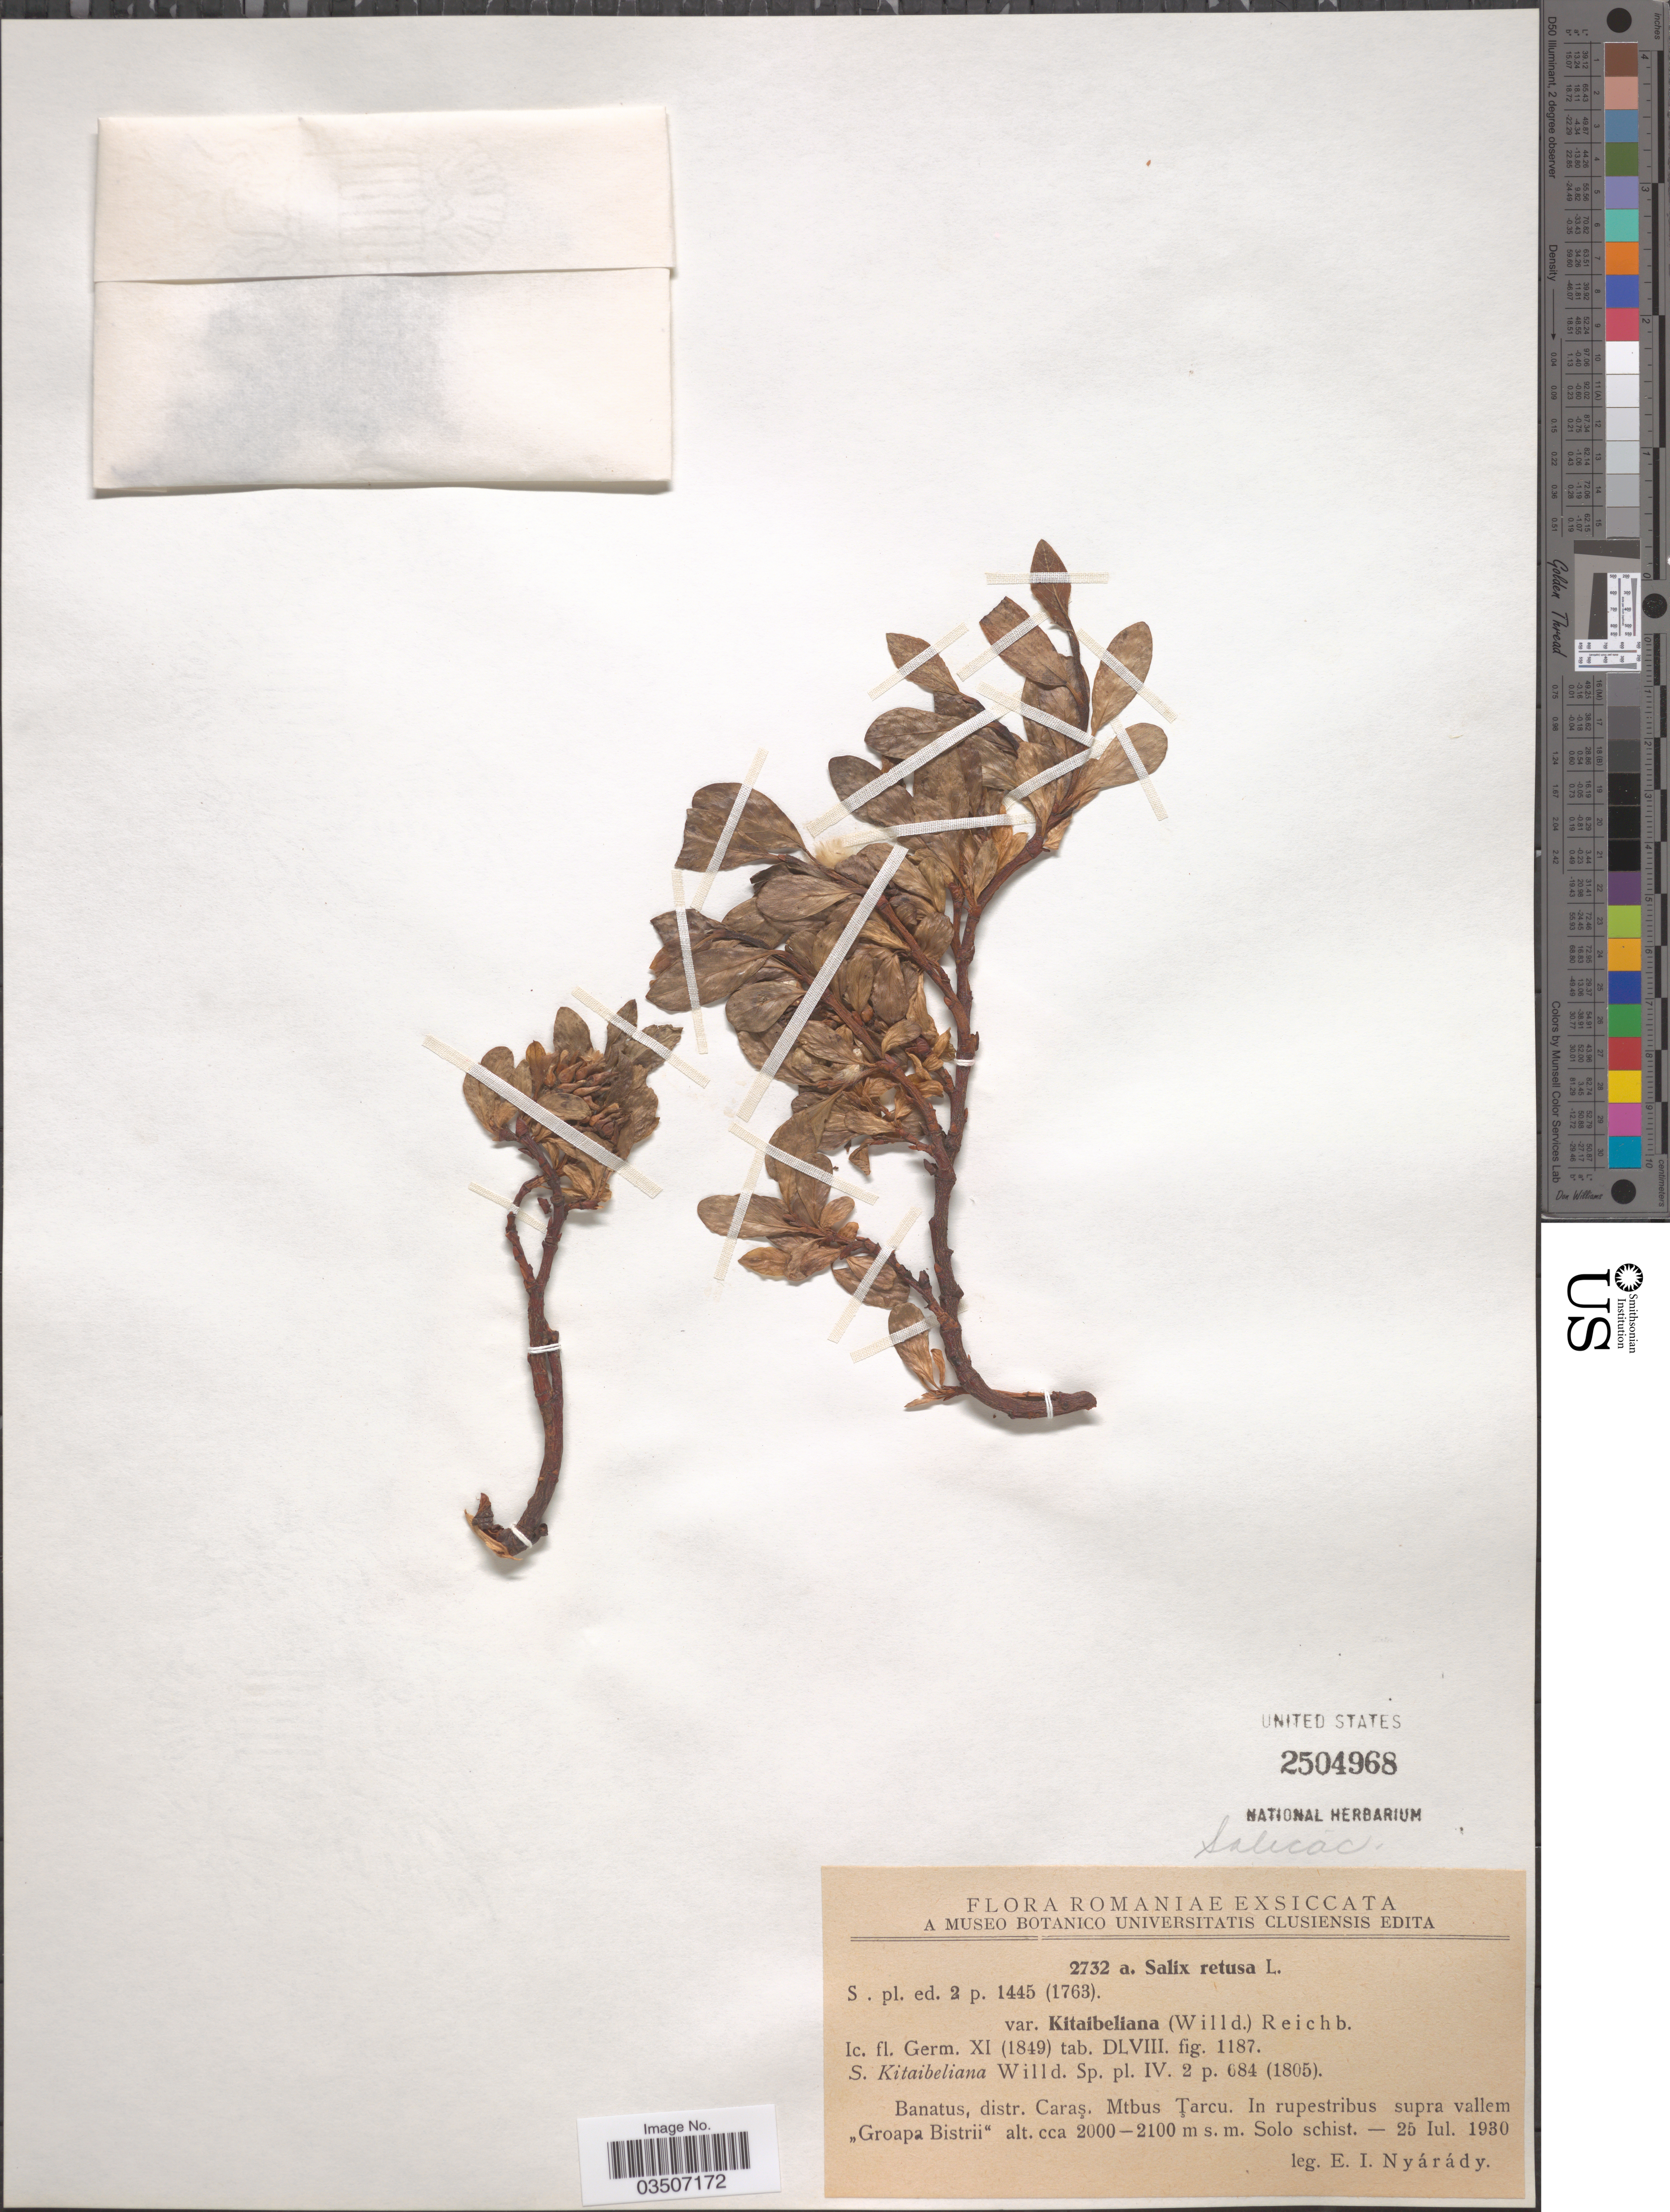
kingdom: Plantae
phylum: Tracheophyta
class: Magnoliopsida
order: Malpighiales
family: Salicaceae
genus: Salix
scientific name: Salix retusa var. kitaibeliana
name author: (Willd.) Reichb.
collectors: E. Nyárády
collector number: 2732a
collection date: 1930-07-25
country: Romania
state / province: Caras-Severin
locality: Banatus, distr. Caras. Mtbus Tarcu. In rupestribus supra vallem "Groapa Bistrii". Solo schist.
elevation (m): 2000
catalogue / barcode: US 2504968